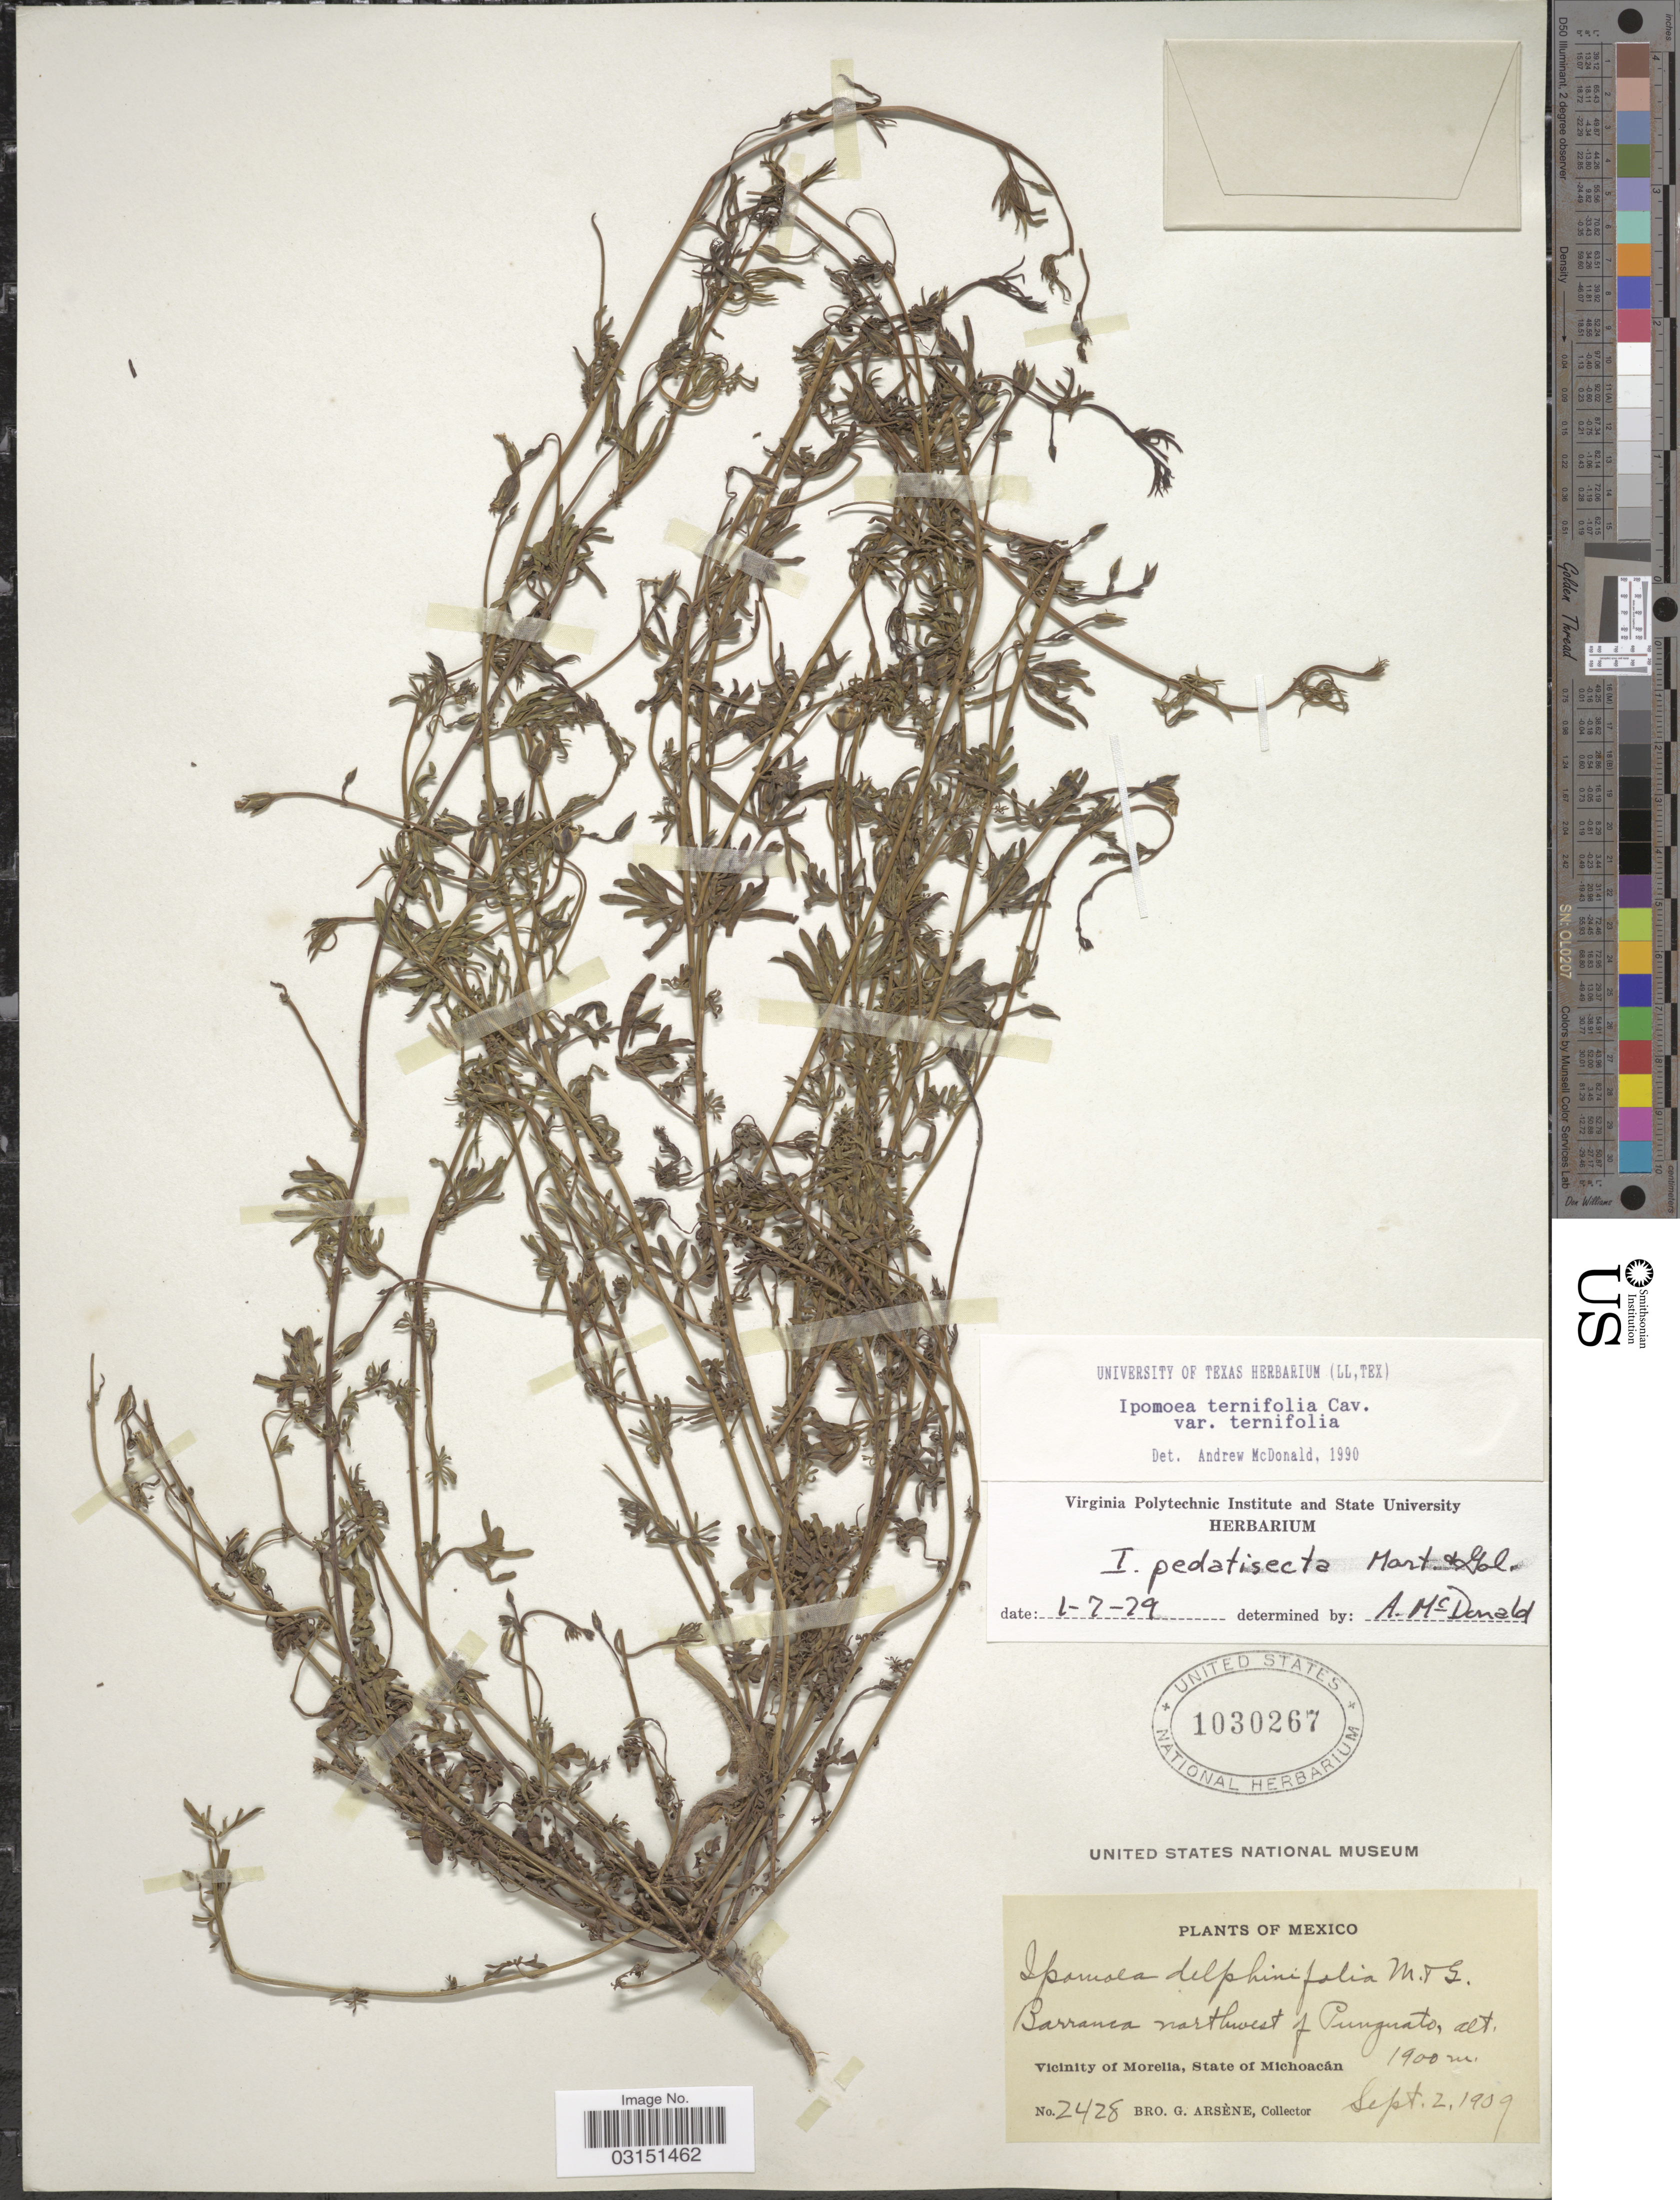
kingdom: Plantae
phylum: Tracheophyta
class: Magnoliopsida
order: Solanales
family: Convolvulaceae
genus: Ipomoea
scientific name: Ipomoea ternifolia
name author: Cav.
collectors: Bro. G. Arsène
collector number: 2428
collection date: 1909-09-02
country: Mexico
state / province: Michoacán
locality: Barranca northwest of Punguato. Vicinity of Morelia.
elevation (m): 1900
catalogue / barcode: US 1030267